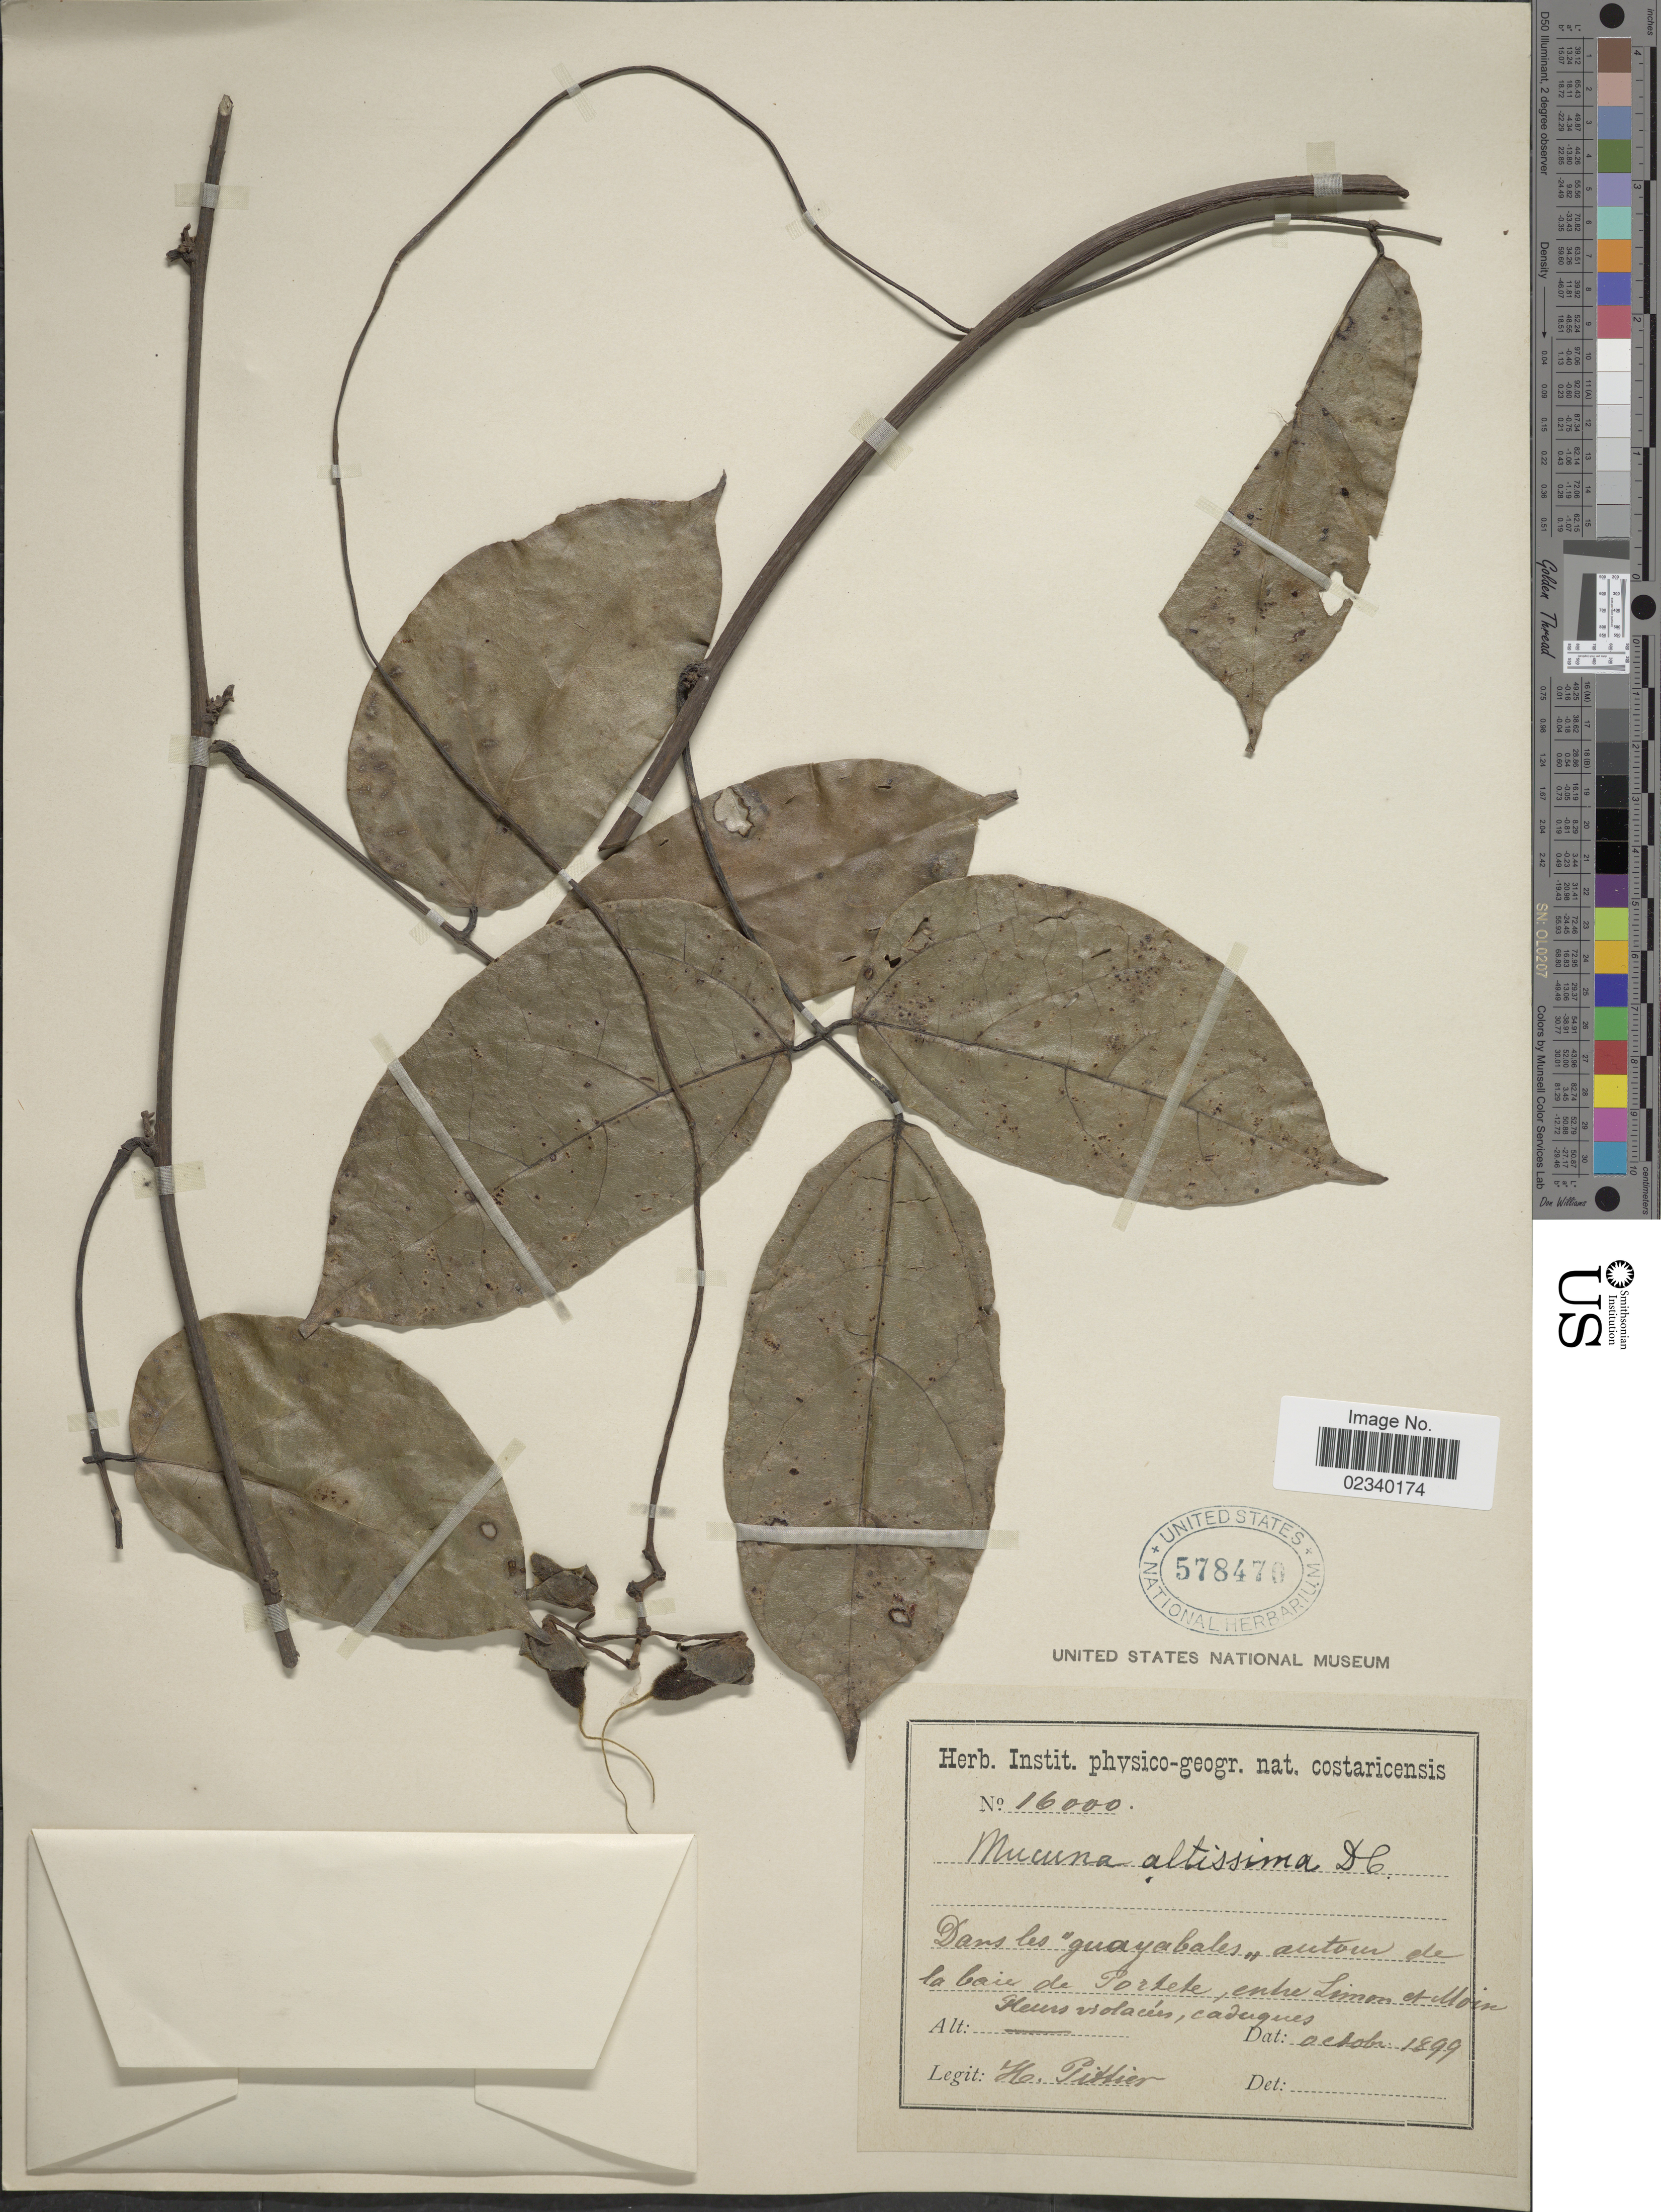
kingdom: Plantae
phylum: Tracheophyta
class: Magnoliopsida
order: Fabales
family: Fabaceae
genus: Mucuna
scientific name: Mucuna urens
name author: (L.) Medik.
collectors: H. F. Pittier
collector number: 16000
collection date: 1899-10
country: Costa Rica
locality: Dans les "Guayatales" autern de la baie de Portete, entre Limon et Moin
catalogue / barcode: US 578470